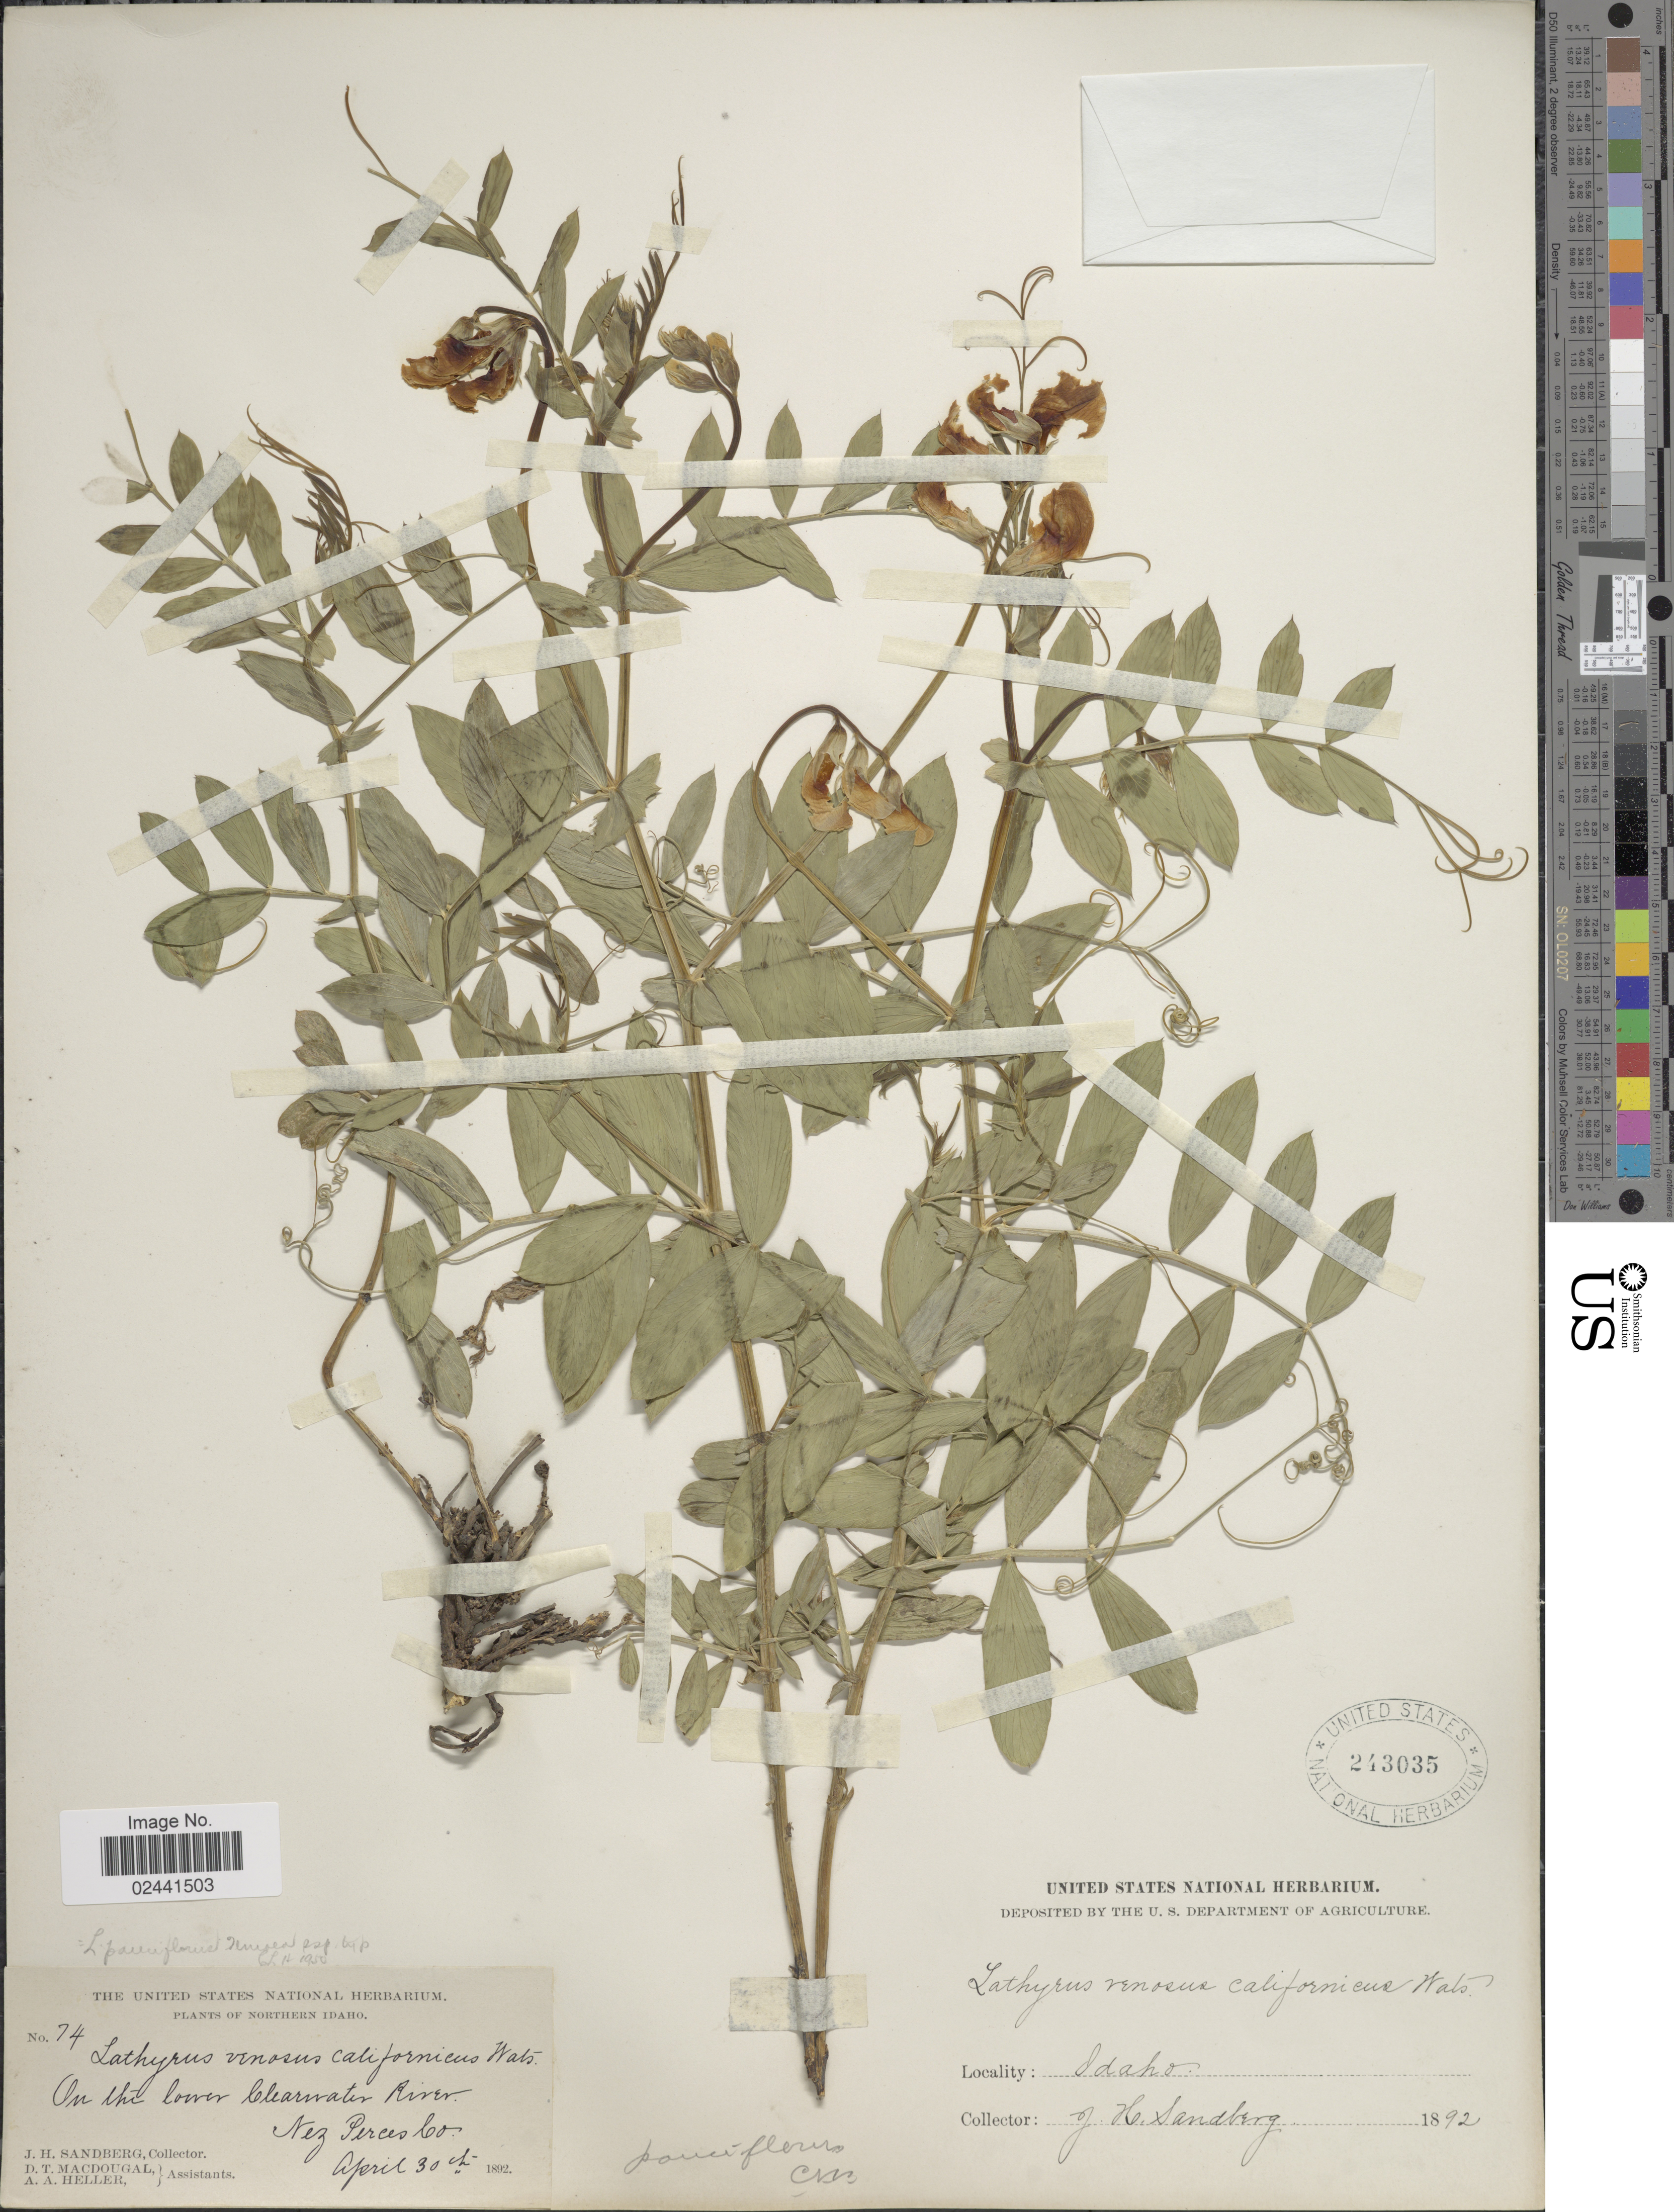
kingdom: Plantae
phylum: Tracheophyta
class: Magnoliopsida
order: Fabales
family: Fabaceae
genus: Lathyrus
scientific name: Lathyrus pauciflorus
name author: Fernald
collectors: J. H. Sandberg, D. T. MacDougal & A. A. Heller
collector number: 74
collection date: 1892-04-30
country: United States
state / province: Idaho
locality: Northern Idaho, On the lower Clearwater River, Nez Perces Co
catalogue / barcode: US 243035